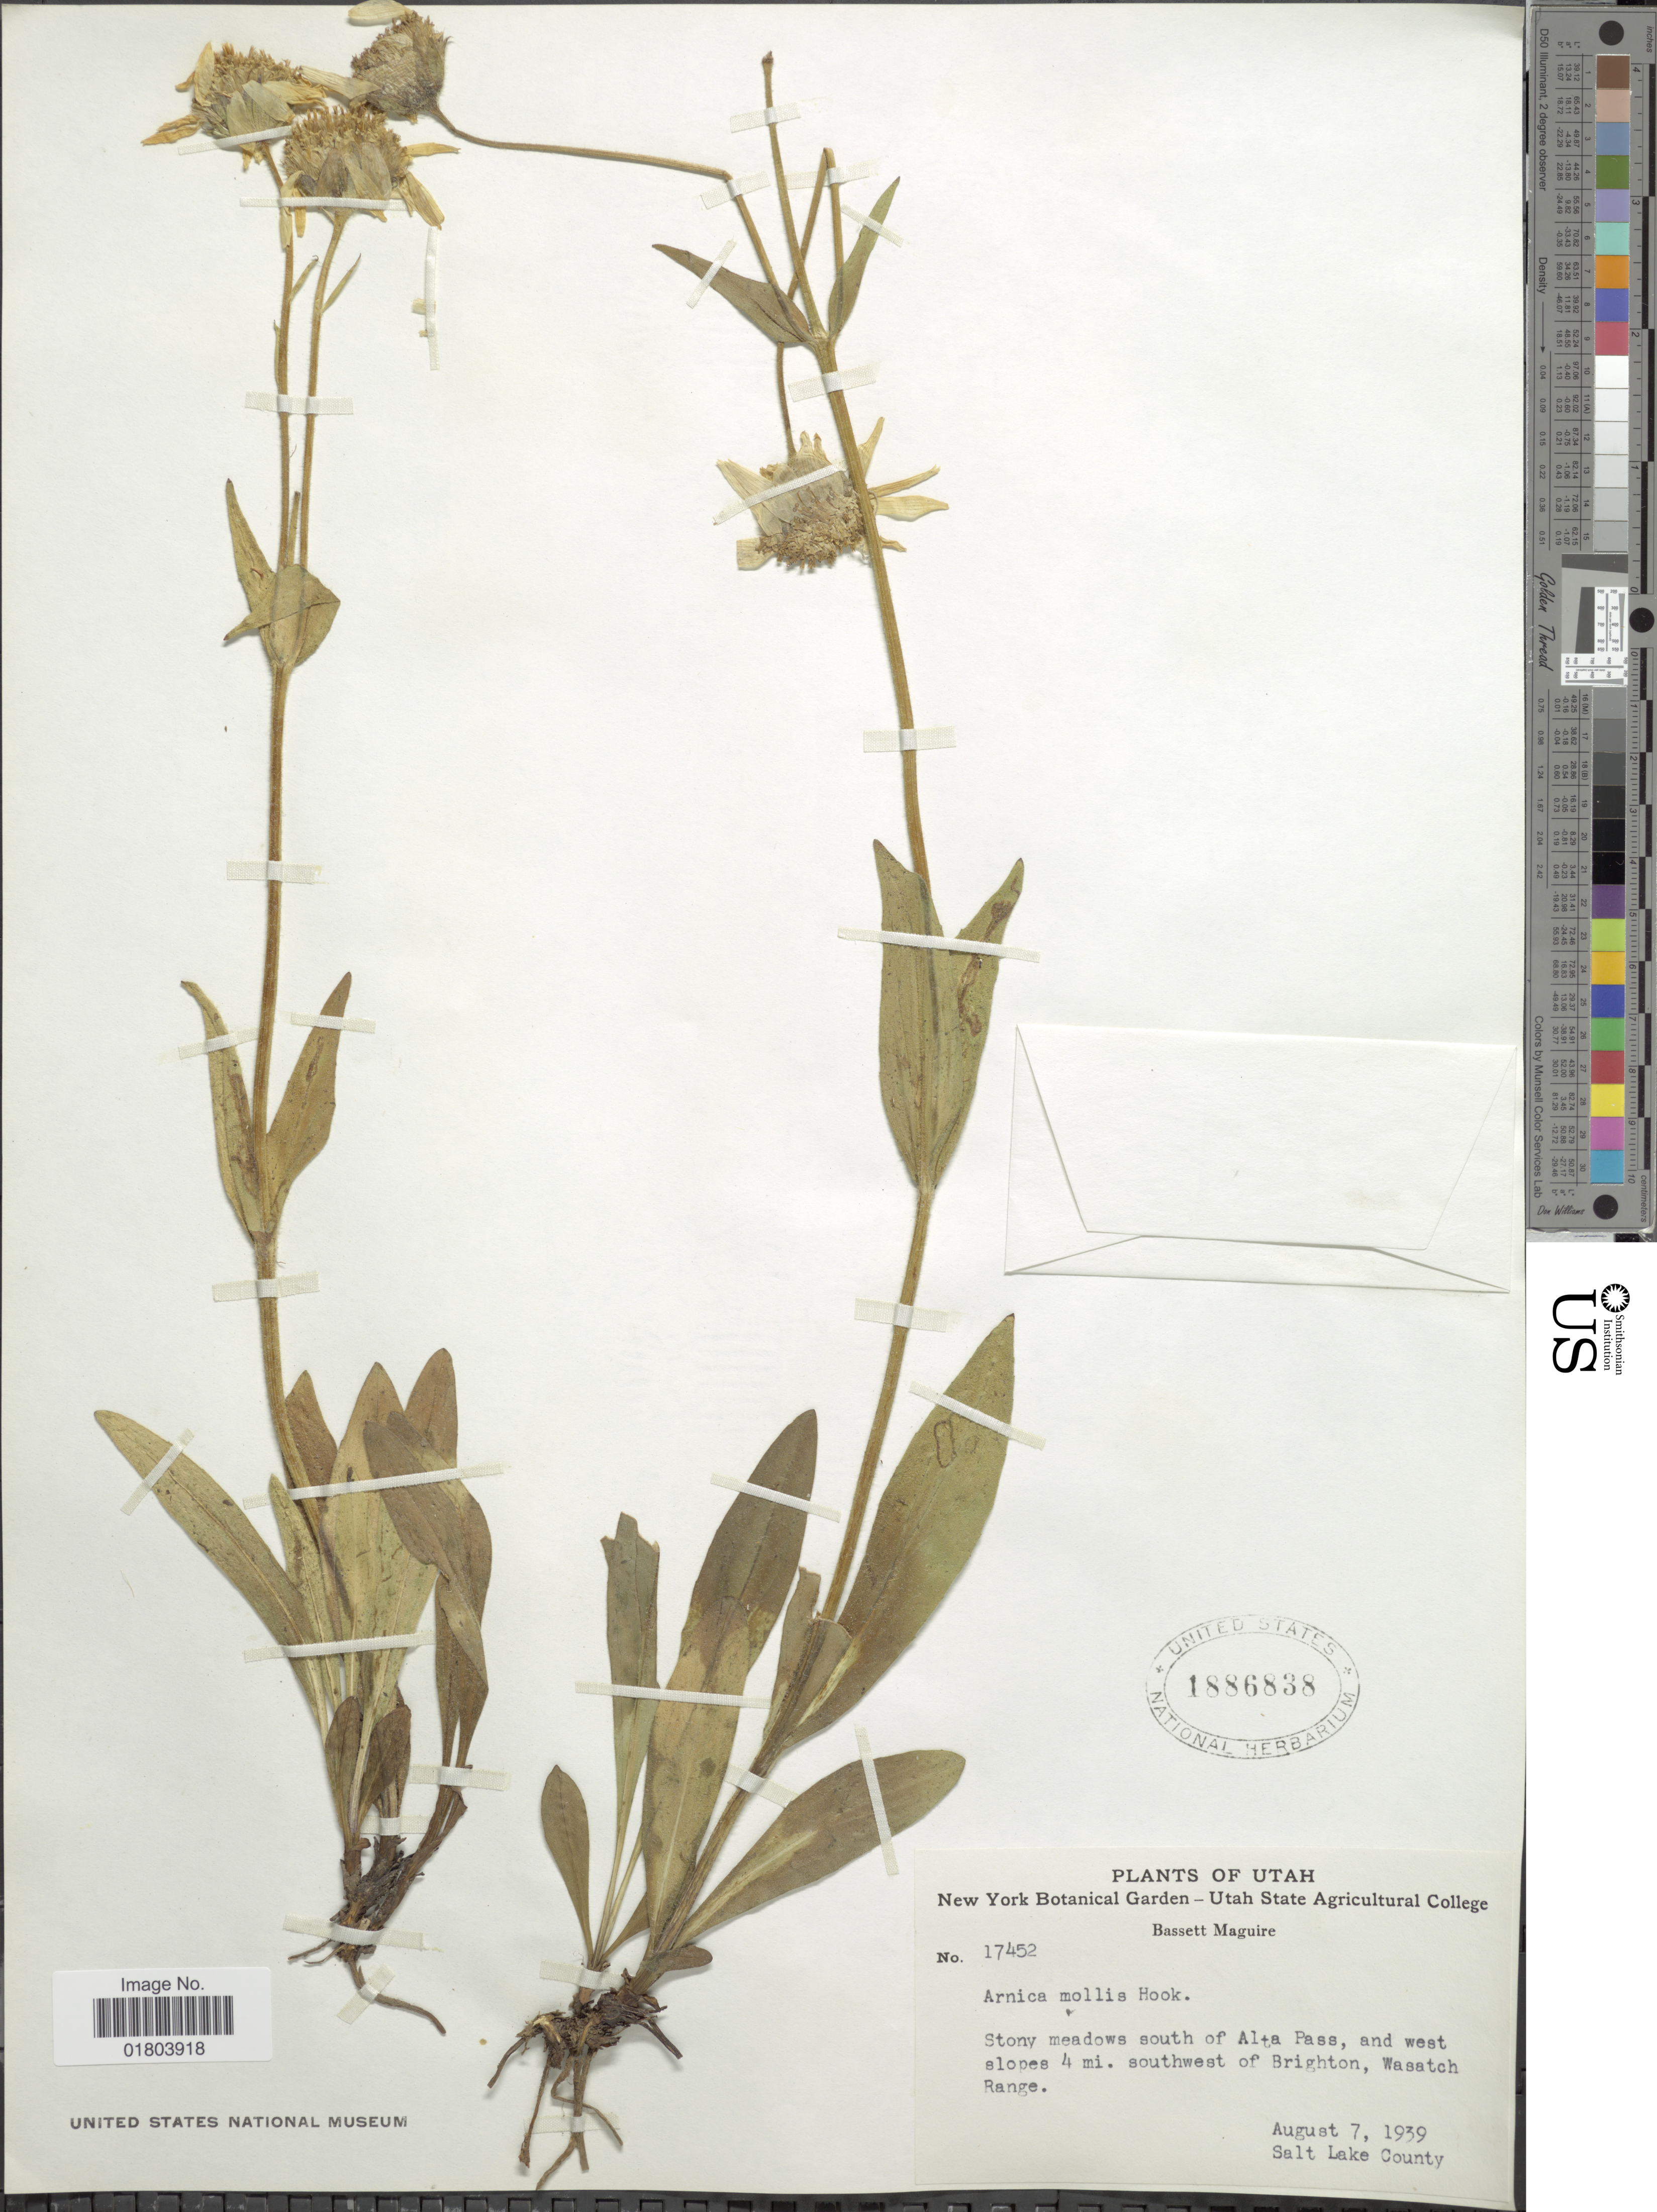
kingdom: Plantae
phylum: Tracheophyta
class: Magnoliopsida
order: Asterales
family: Asteraceae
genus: Arnica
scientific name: Arnica mollis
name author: Hook.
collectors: B. Maguire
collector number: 17452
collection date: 1939-08-07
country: United States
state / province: Utah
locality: Stony meadows south of Alta Pass, and west slopes 4 mi southwest of Brighton, Wasatch Range, Salt Lake County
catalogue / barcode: US 1886838